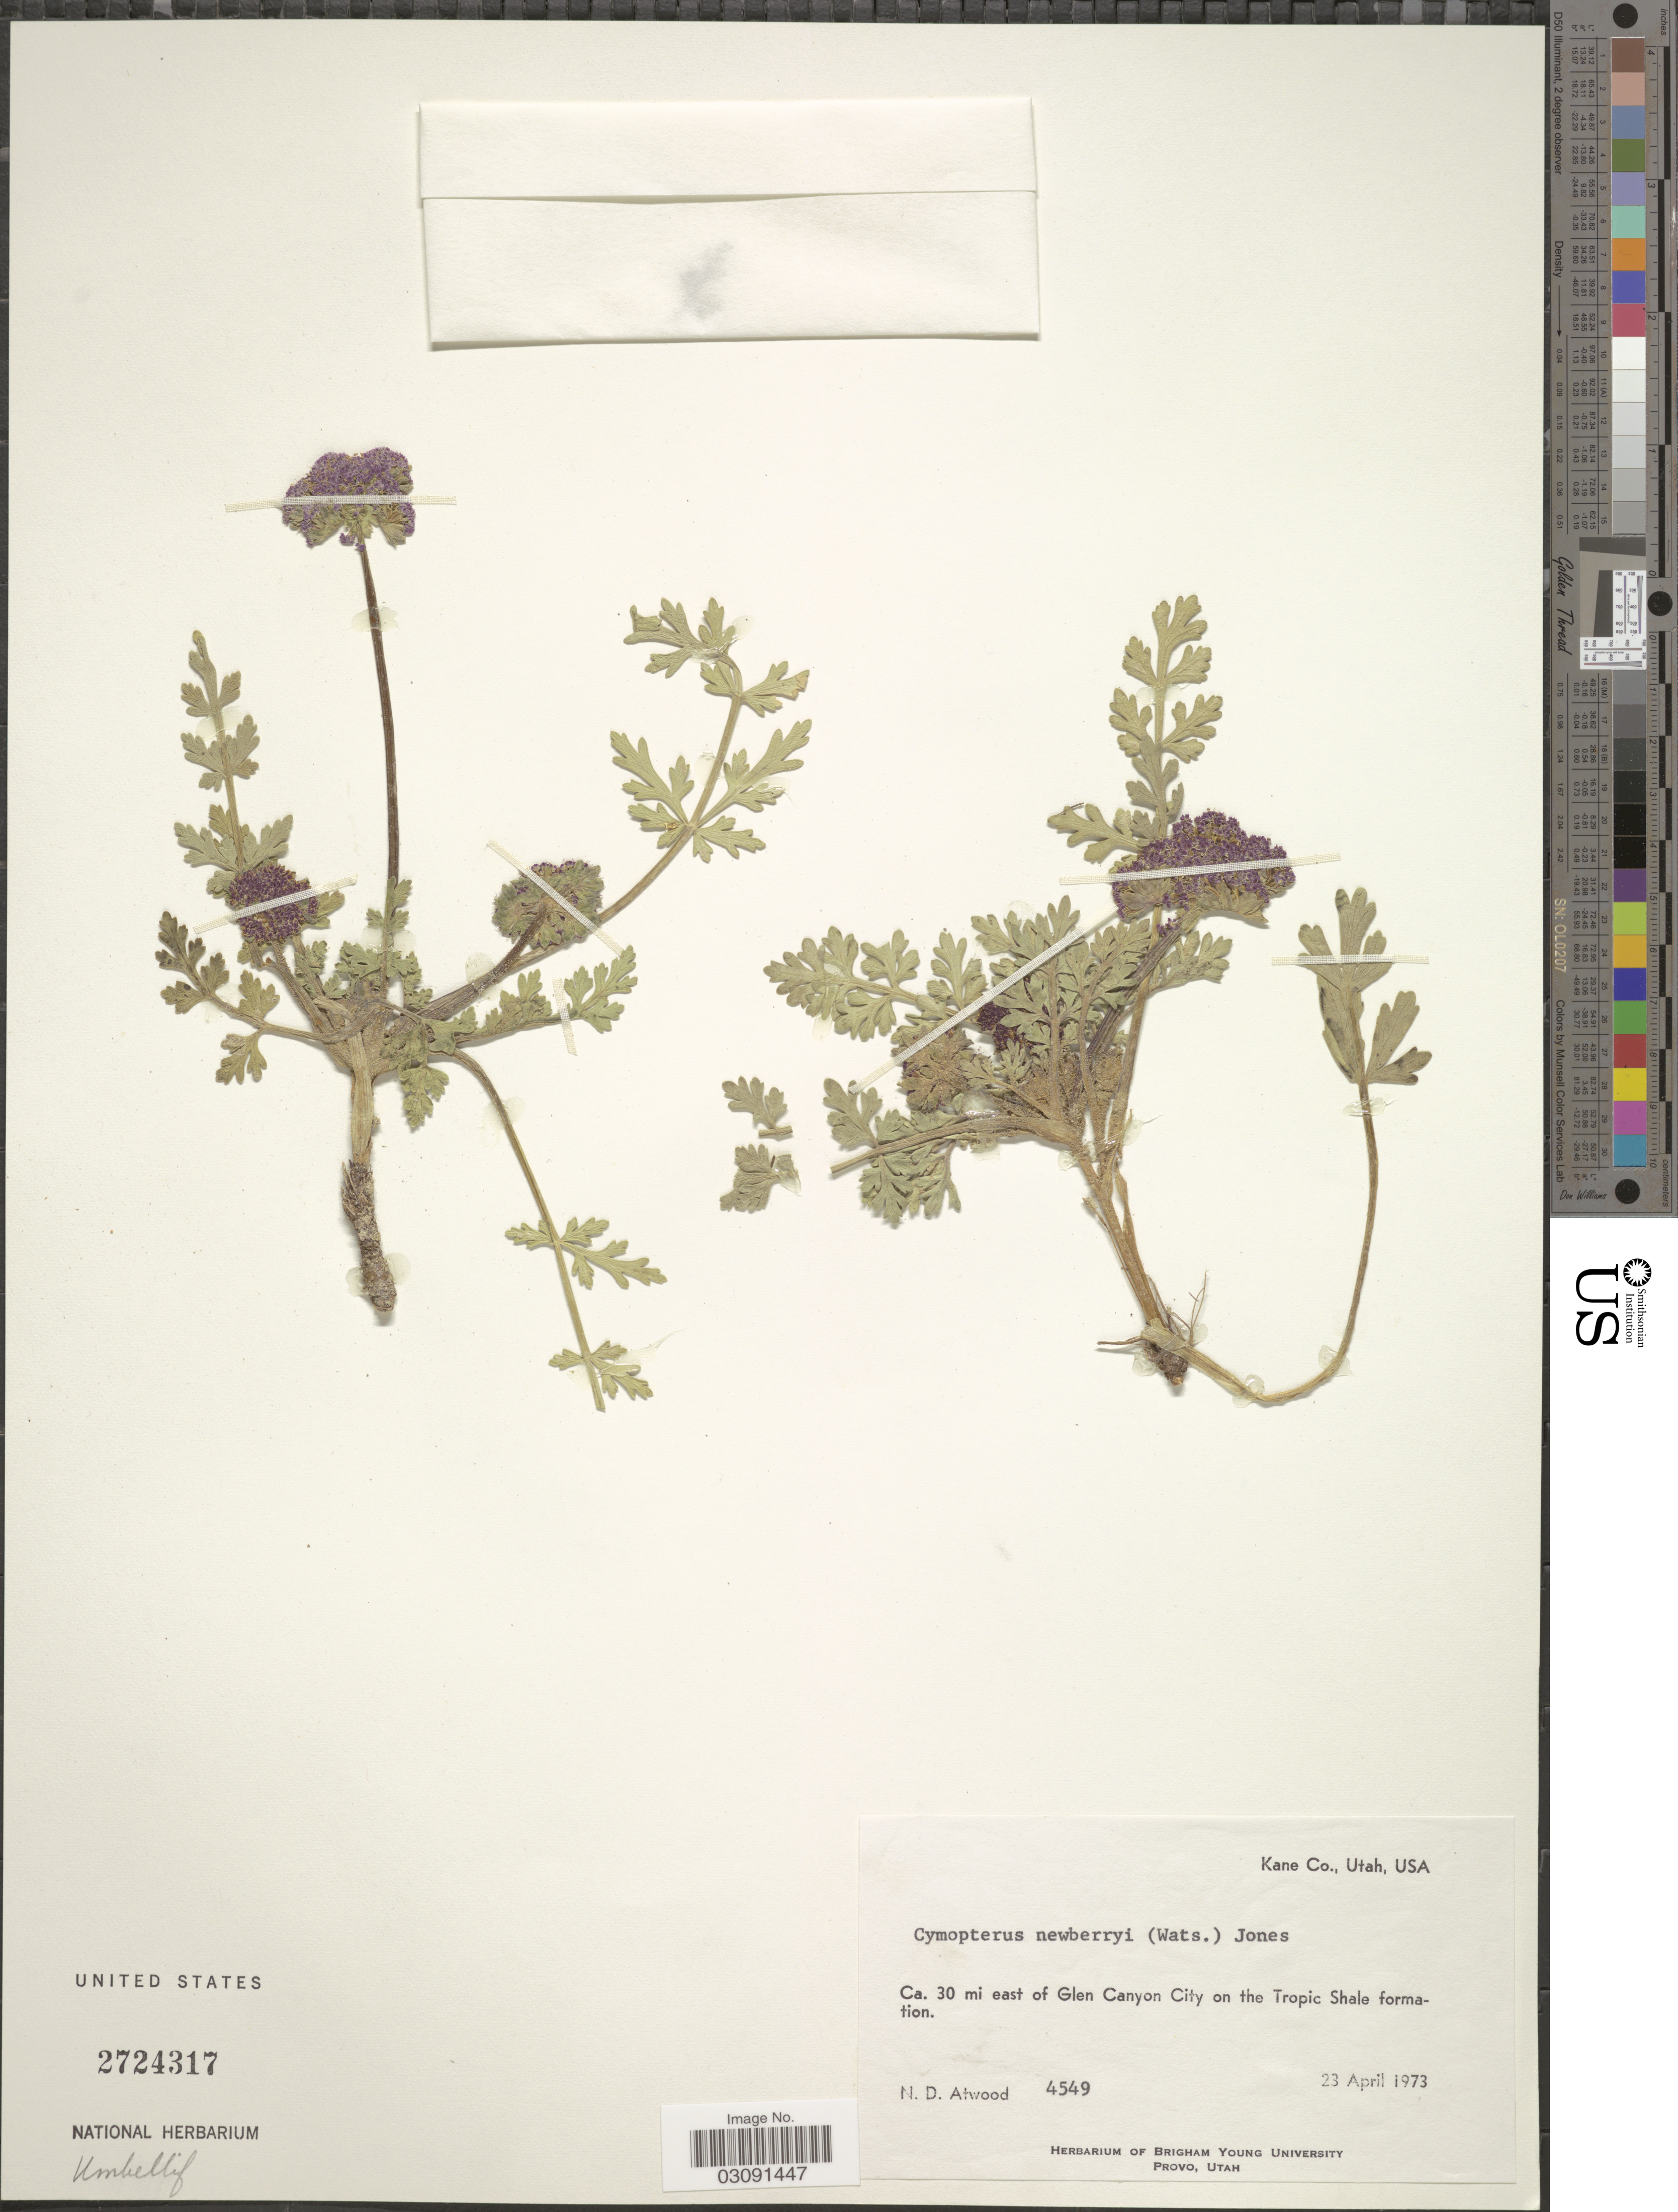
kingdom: Plantae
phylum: Tracheophyta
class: Magnoliopsida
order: Apiales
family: Apiaceae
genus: Cymopterus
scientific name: Cymopterus newberryi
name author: (S. Watson) M.E. Jones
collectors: N. Atwood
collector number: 4549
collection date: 1973-04-23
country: United States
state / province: Utah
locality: Kane Co. Ca. 30 mi east of Glen Canyon City on the Tropic Shale formation.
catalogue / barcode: US 2724317